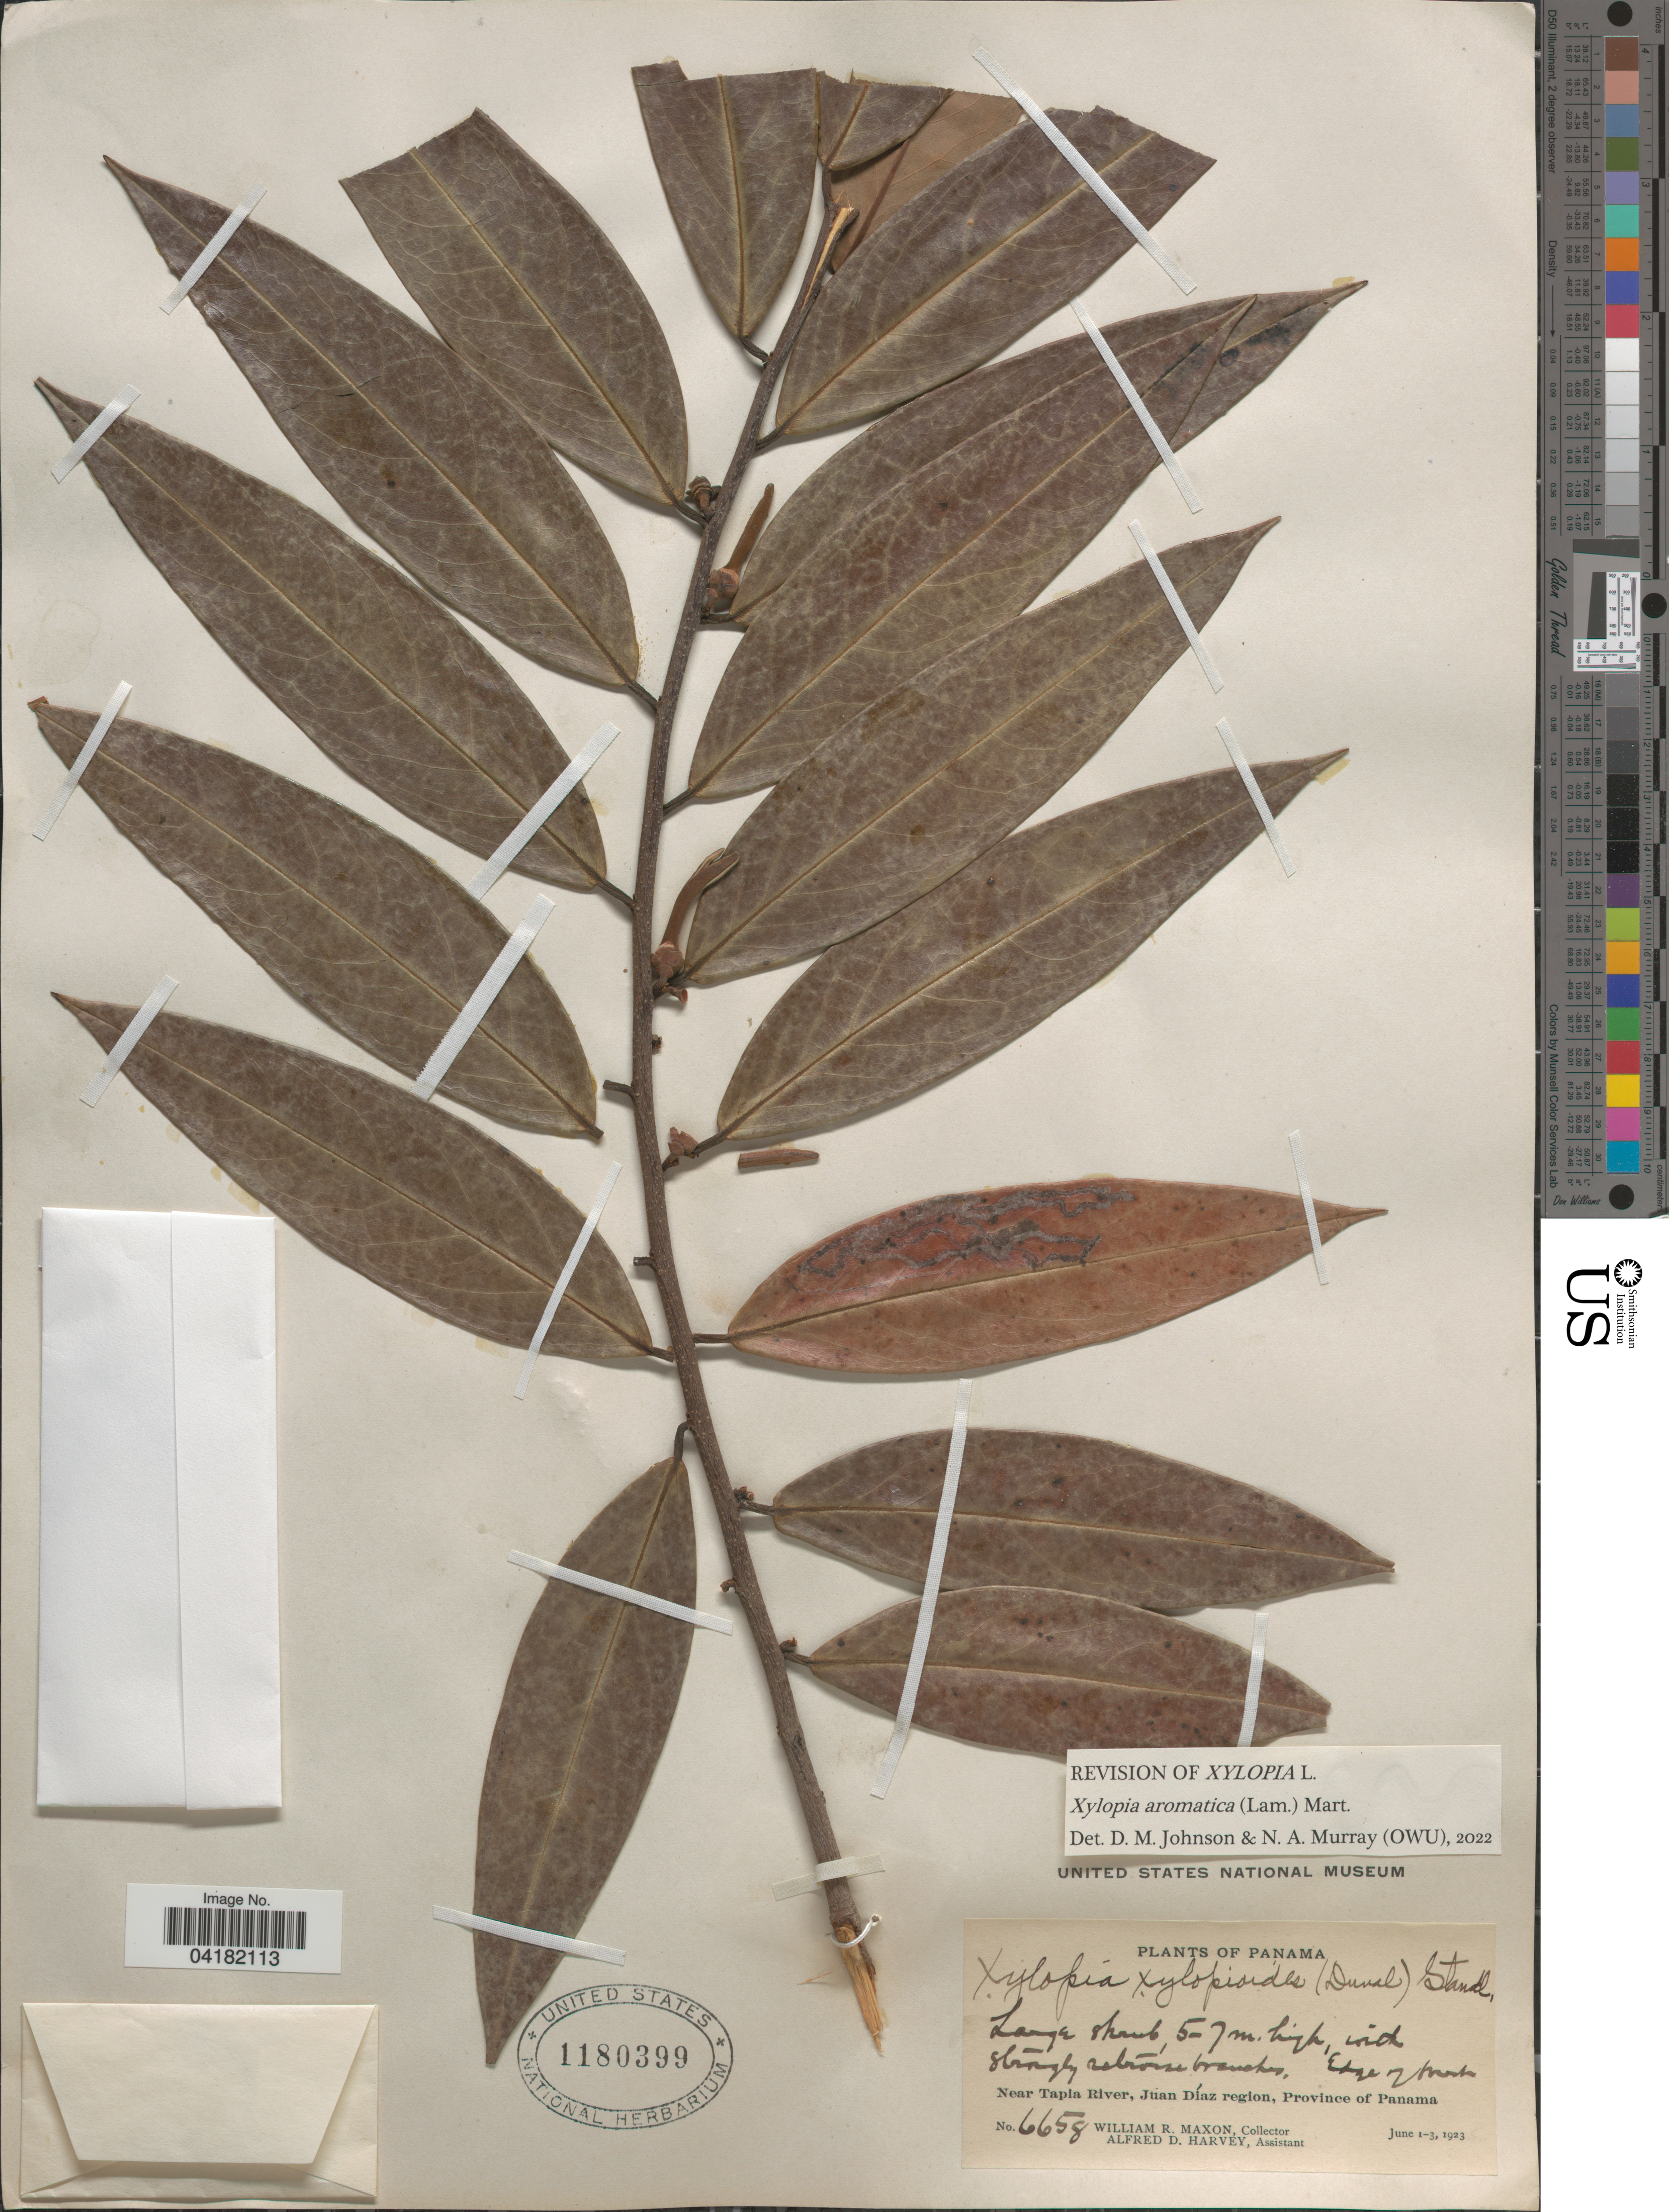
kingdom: Plantae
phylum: Tracheophyta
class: Magnoliopsida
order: Magnoliales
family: Annonaceae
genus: Xylopia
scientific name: Xylopia aromatica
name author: (Lam.) Mart.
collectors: W. R. Maxon & A. D. Harvey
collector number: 6658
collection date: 1923-06-01/1923-06-03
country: Panama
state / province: Panamá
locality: Near Tapia River, juan Díaz region.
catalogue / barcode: US 1180399